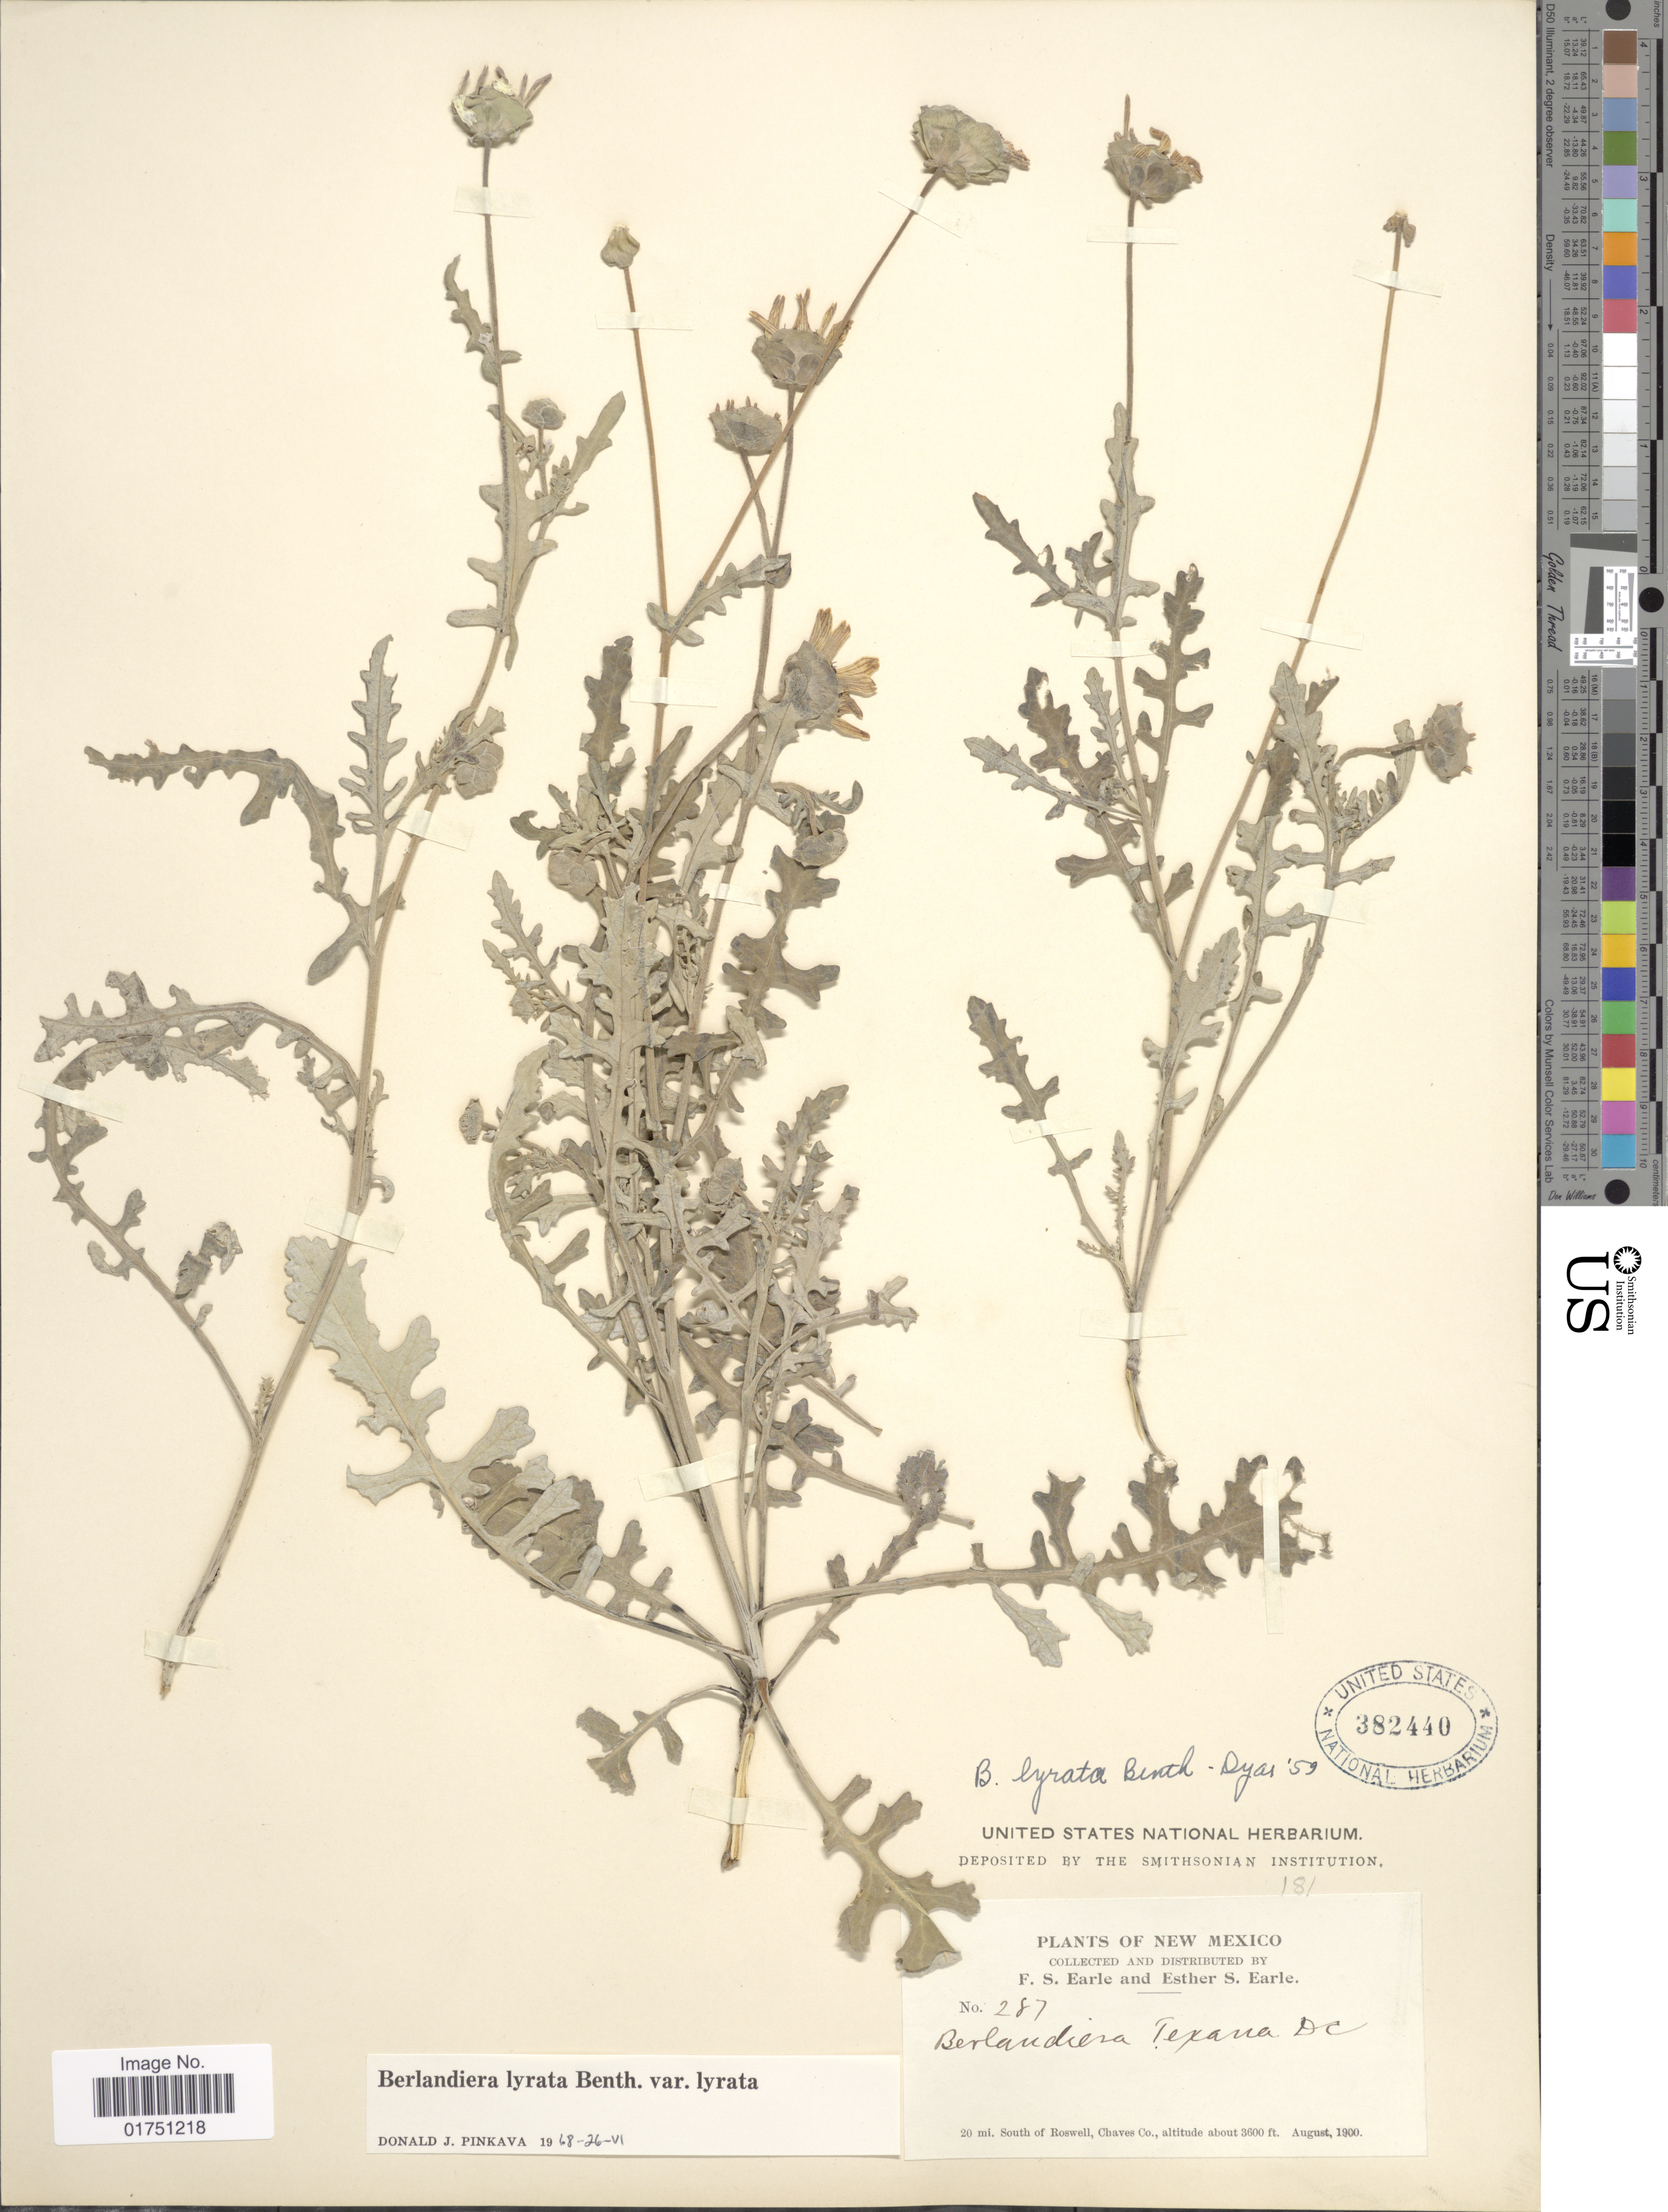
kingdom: Plantae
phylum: Tracheophyta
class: Magnoliopsida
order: Asterales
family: Asteraceae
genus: Berlandiera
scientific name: Berlandiera lyrata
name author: Benth.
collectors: F. S. Earle & E. S. Earle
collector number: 287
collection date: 1900-08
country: United States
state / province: New Mexico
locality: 20 mi. South of Roswell, Chaves Co.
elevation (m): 1097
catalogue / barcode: US 382440